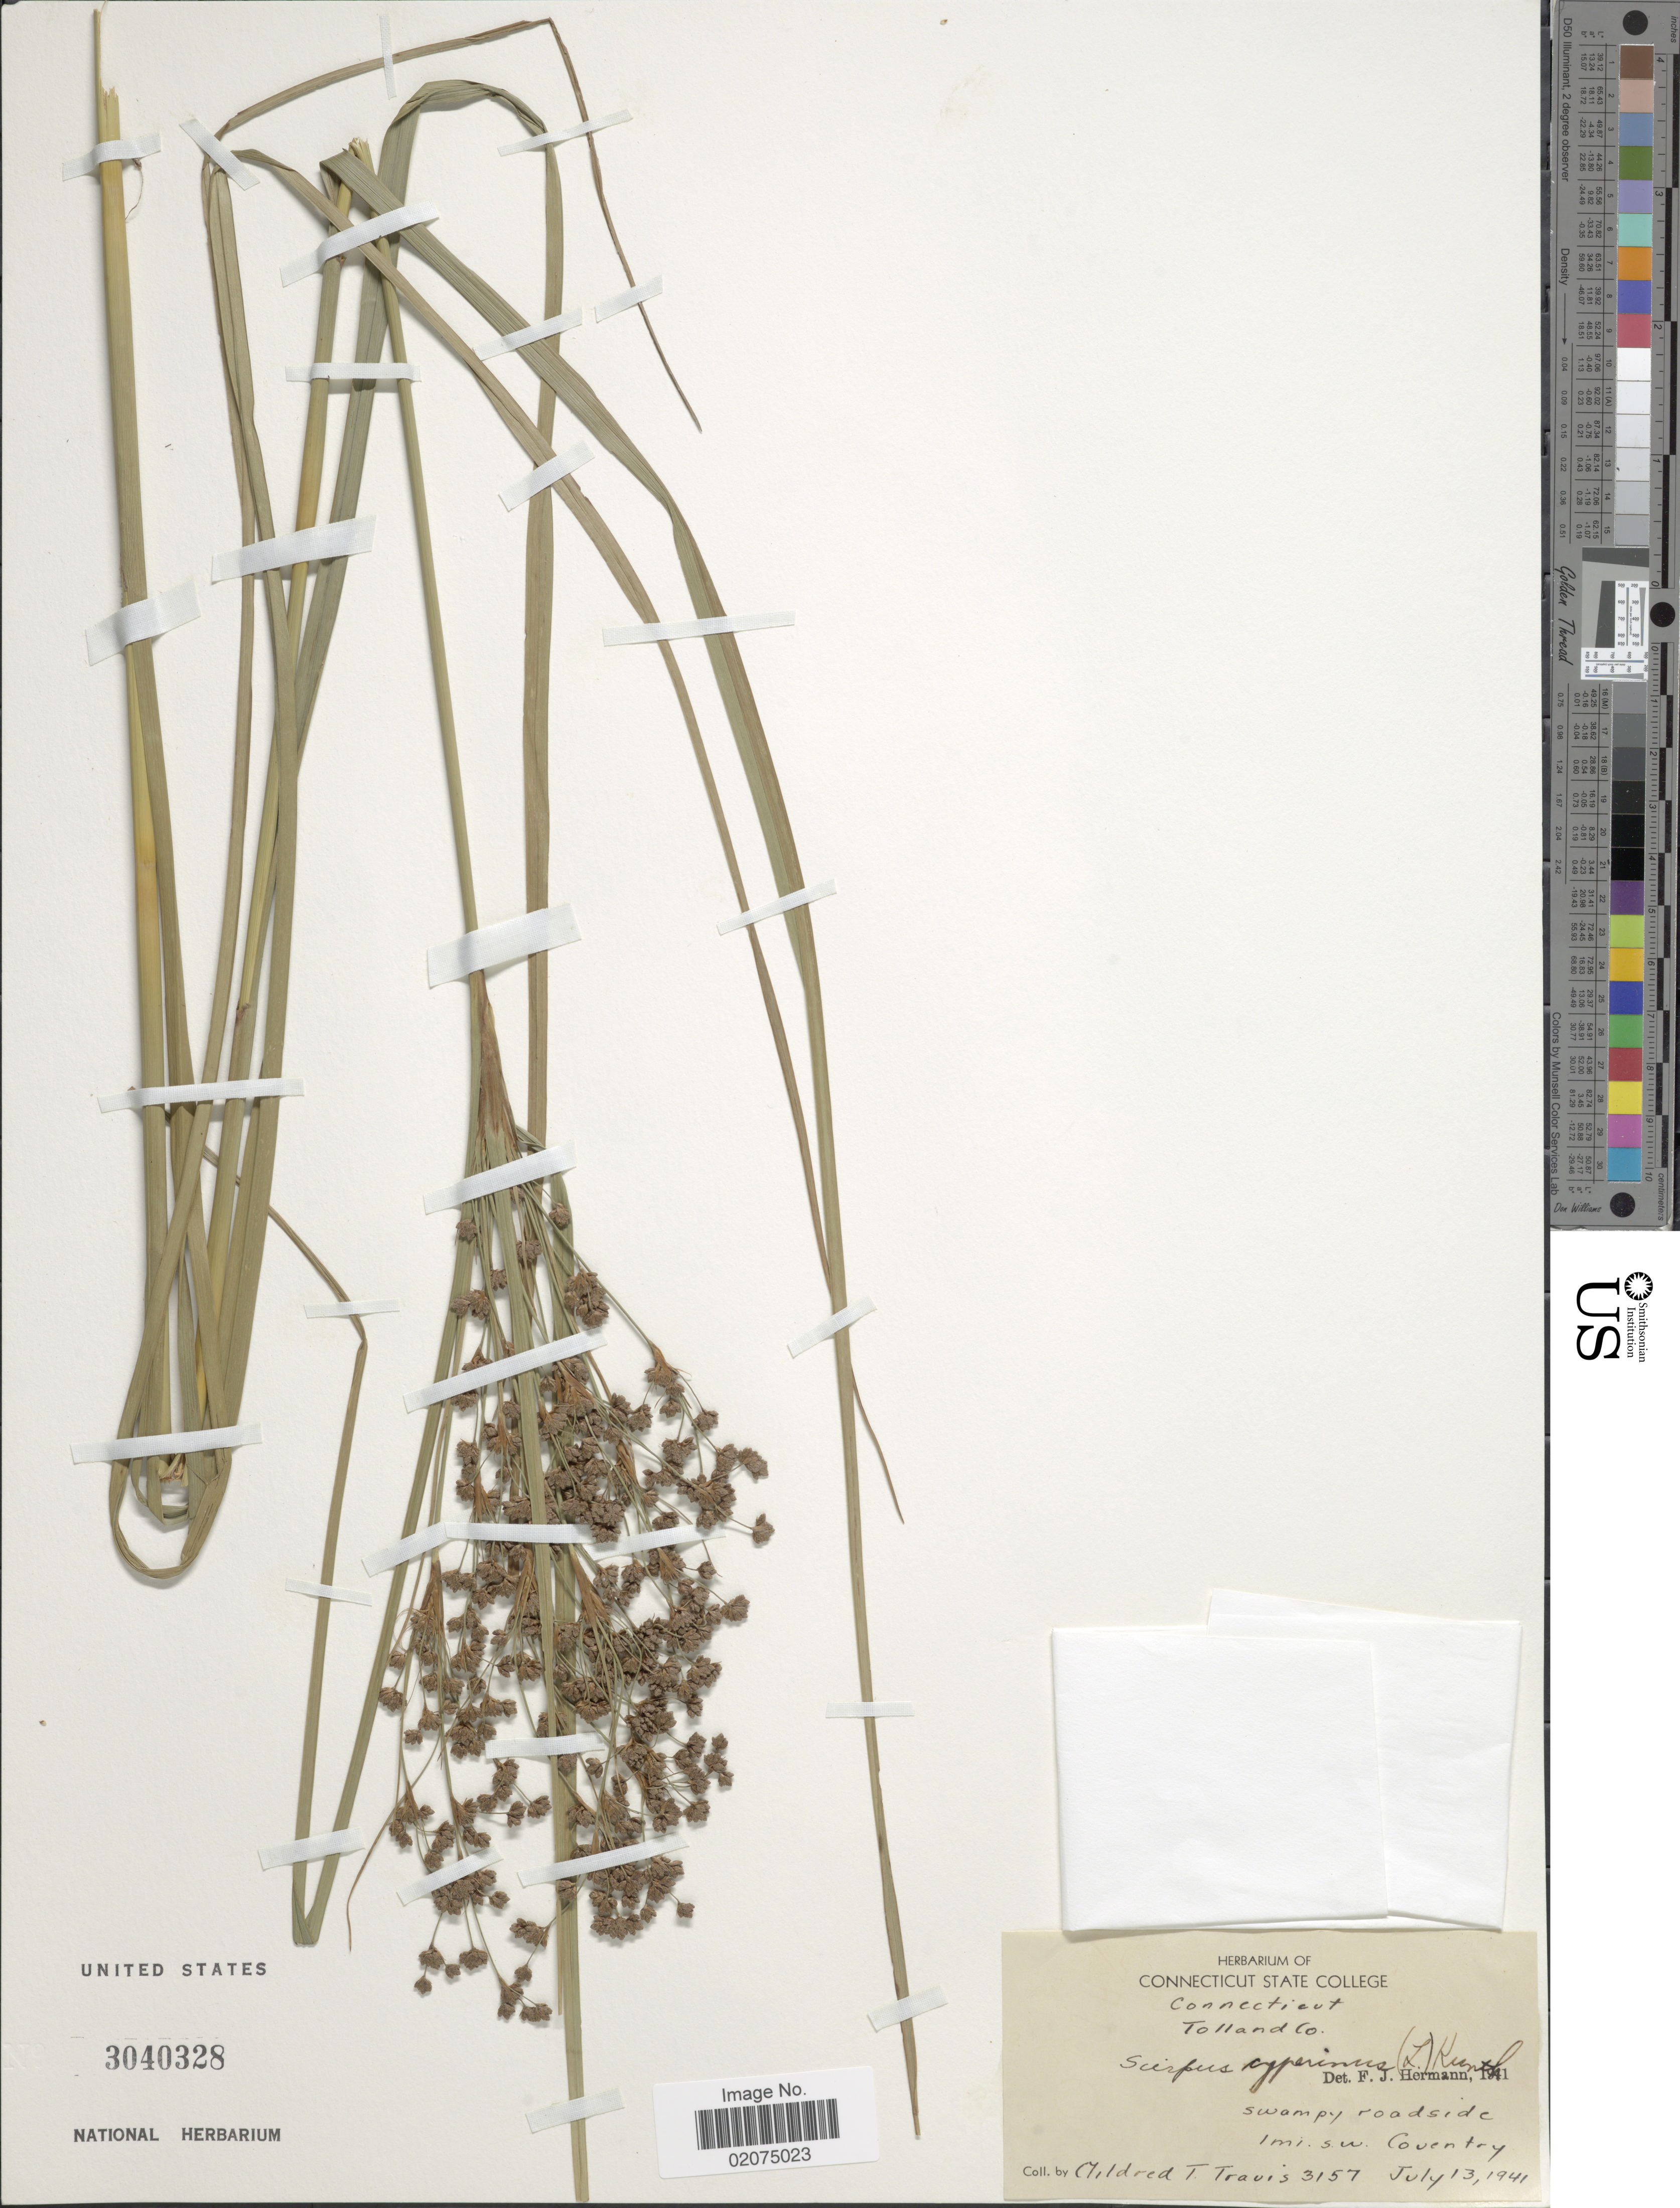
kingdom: Plantae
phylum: Tracheophyta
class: Liliopsida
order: Poales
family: Cyperaceae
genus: Scirpus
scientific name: Scirpus cyperinus (L.) Kunth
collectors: M. Travis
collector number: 3157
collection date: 1941-07-13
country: United States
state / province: Connecticut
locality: Tolland Co., 1 mi s.w. Coventry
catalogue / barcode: US 3040328